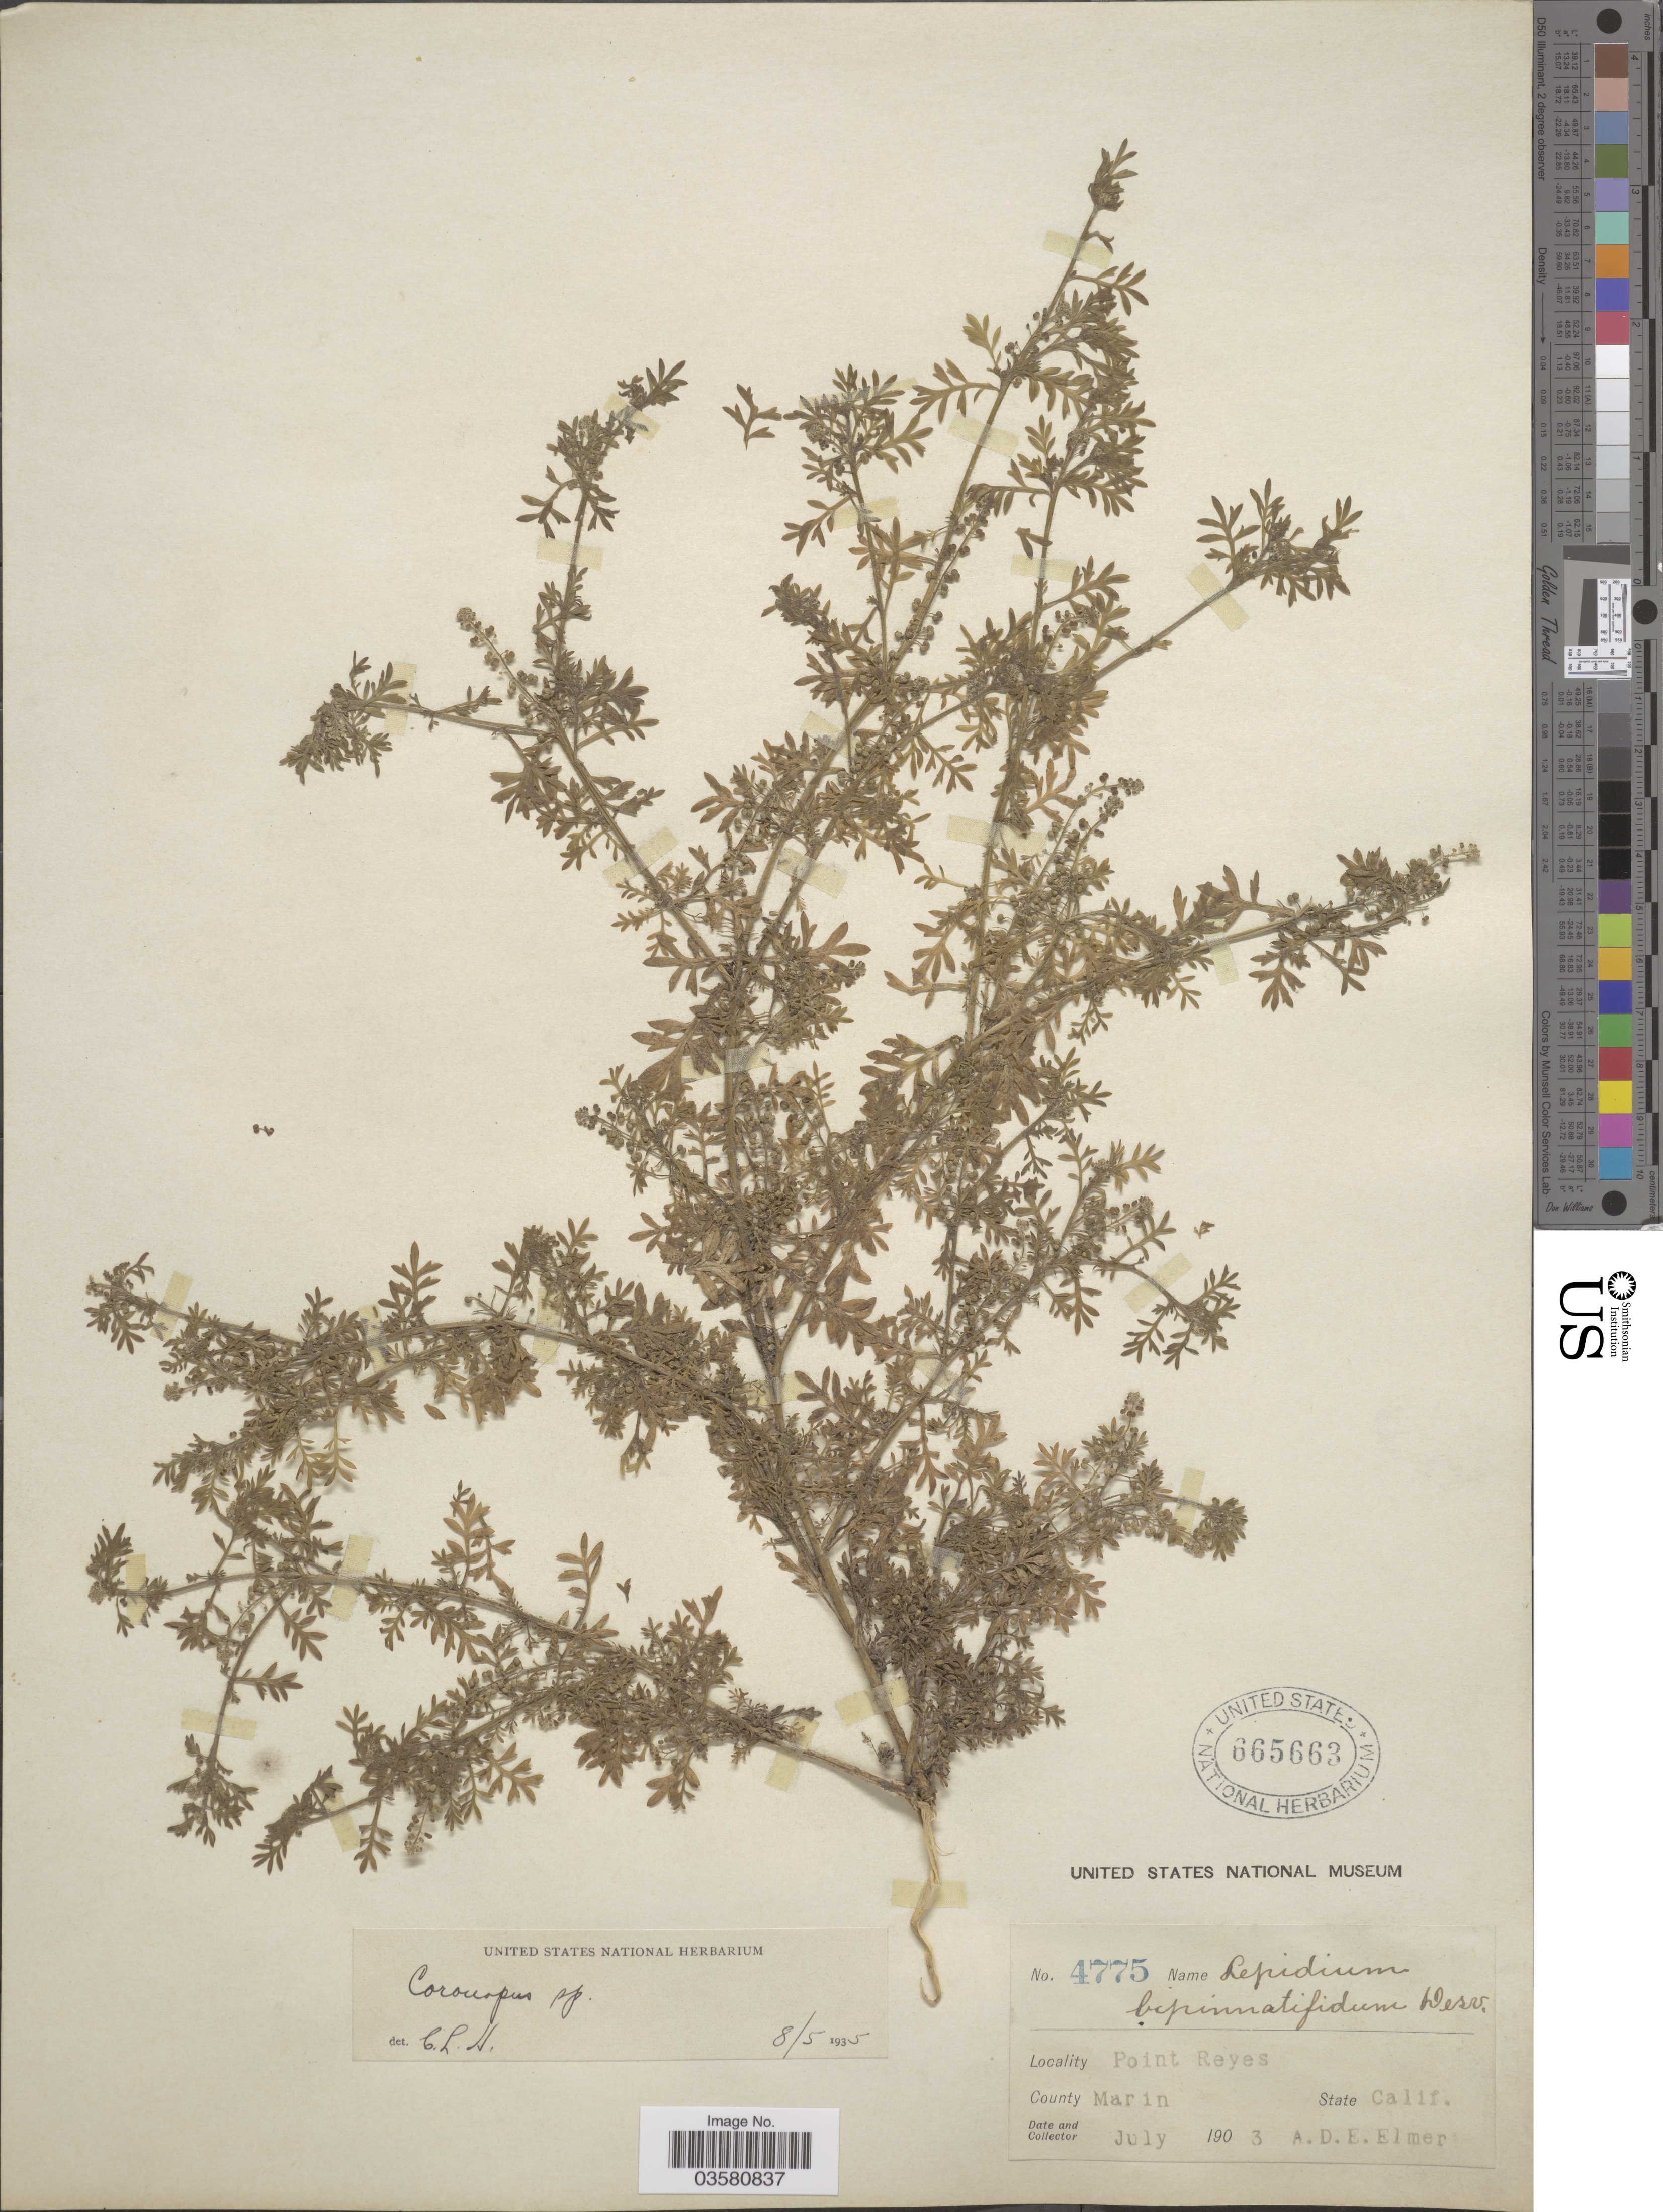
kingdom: Plantae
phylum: Tracheophyta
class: Magnoliopsida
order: Brassicales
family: Brassicaceae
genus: Lepidium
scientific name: Lepidium didymum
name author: L.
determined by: Strong, M. T., (US), Smithsonian Institution - National Museum of Natural History (UNITED STATES)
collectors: A. D. E. Elmer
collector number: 4775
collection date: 1903-07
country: United States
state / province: California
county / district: Marin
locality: Point Reyes. County Marin.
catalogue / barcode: US 665663